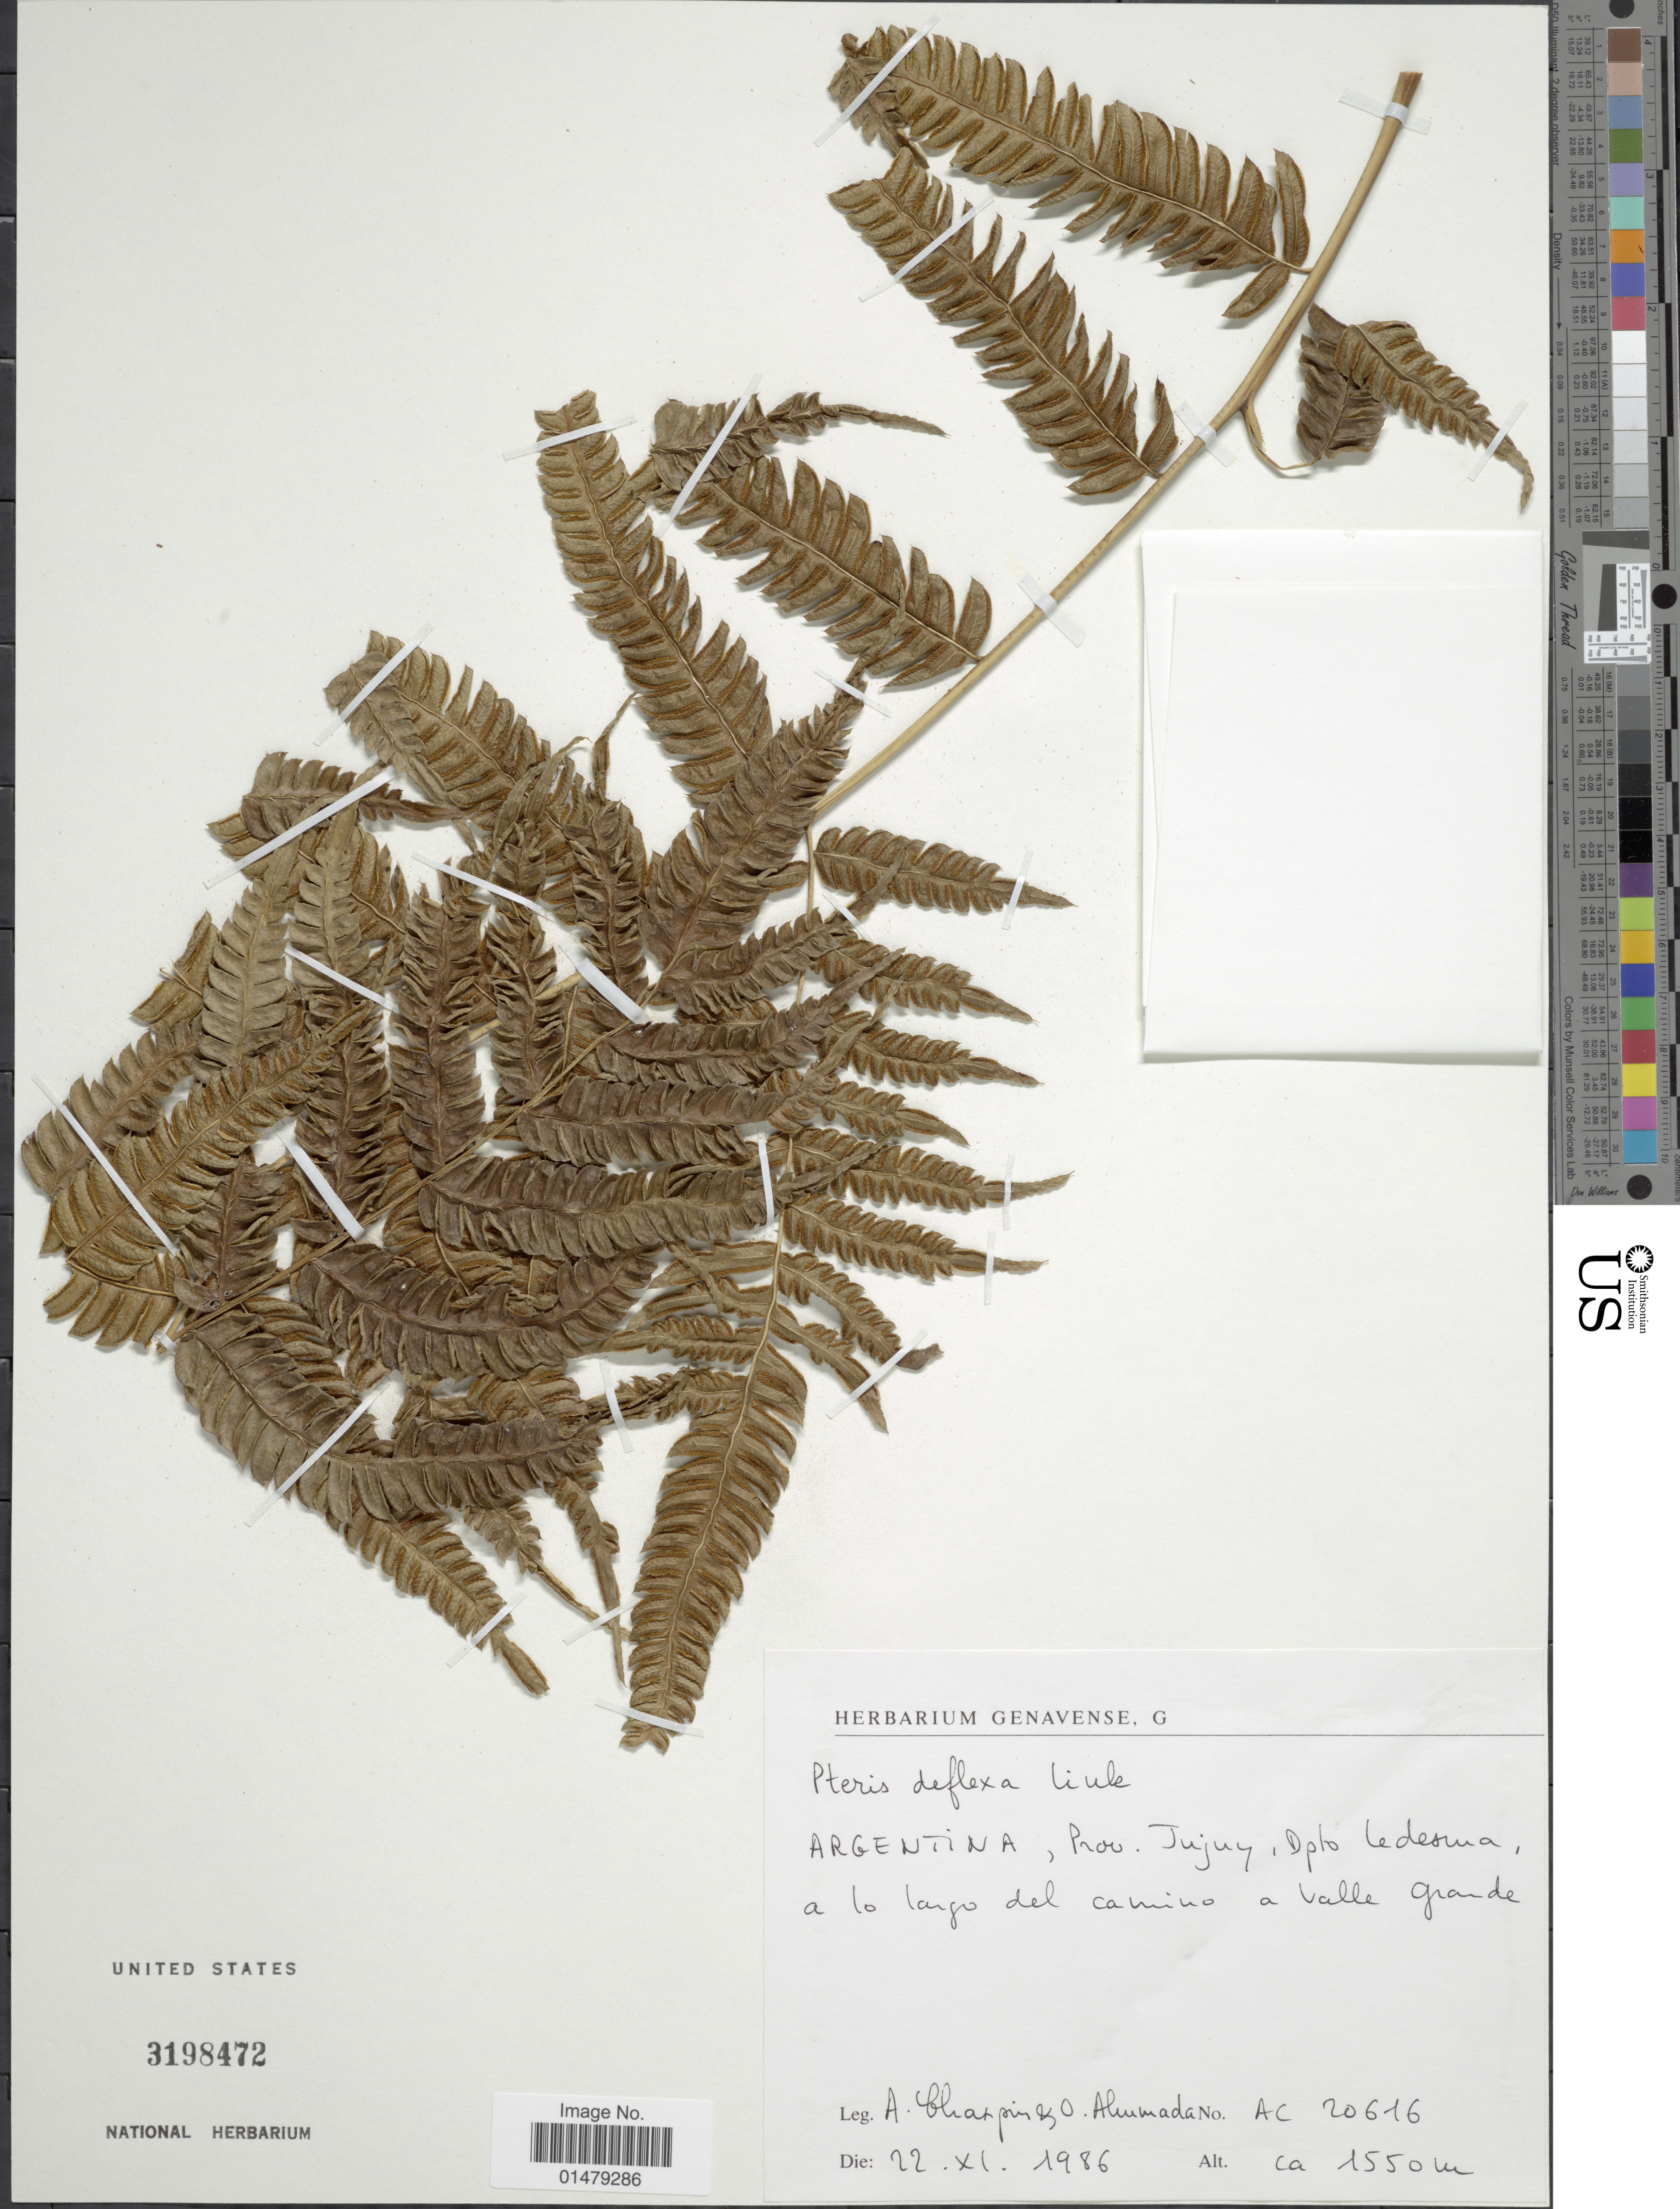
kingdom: Plantae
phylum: Tracheophyta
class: Polypodiopsida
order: Polypodiales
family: Pteridaceae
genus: Pteris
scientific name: Pteris deflexa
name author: Link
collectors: A. Charpin & O. Ahumada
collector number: AC 20616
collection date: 1986-11-22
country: Argentina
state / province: Jujuy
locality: Prov. Jujuy, Dpto ledesura, a lo largo del camino a Valle Grande.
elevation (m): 1550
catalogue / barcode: US 3198472